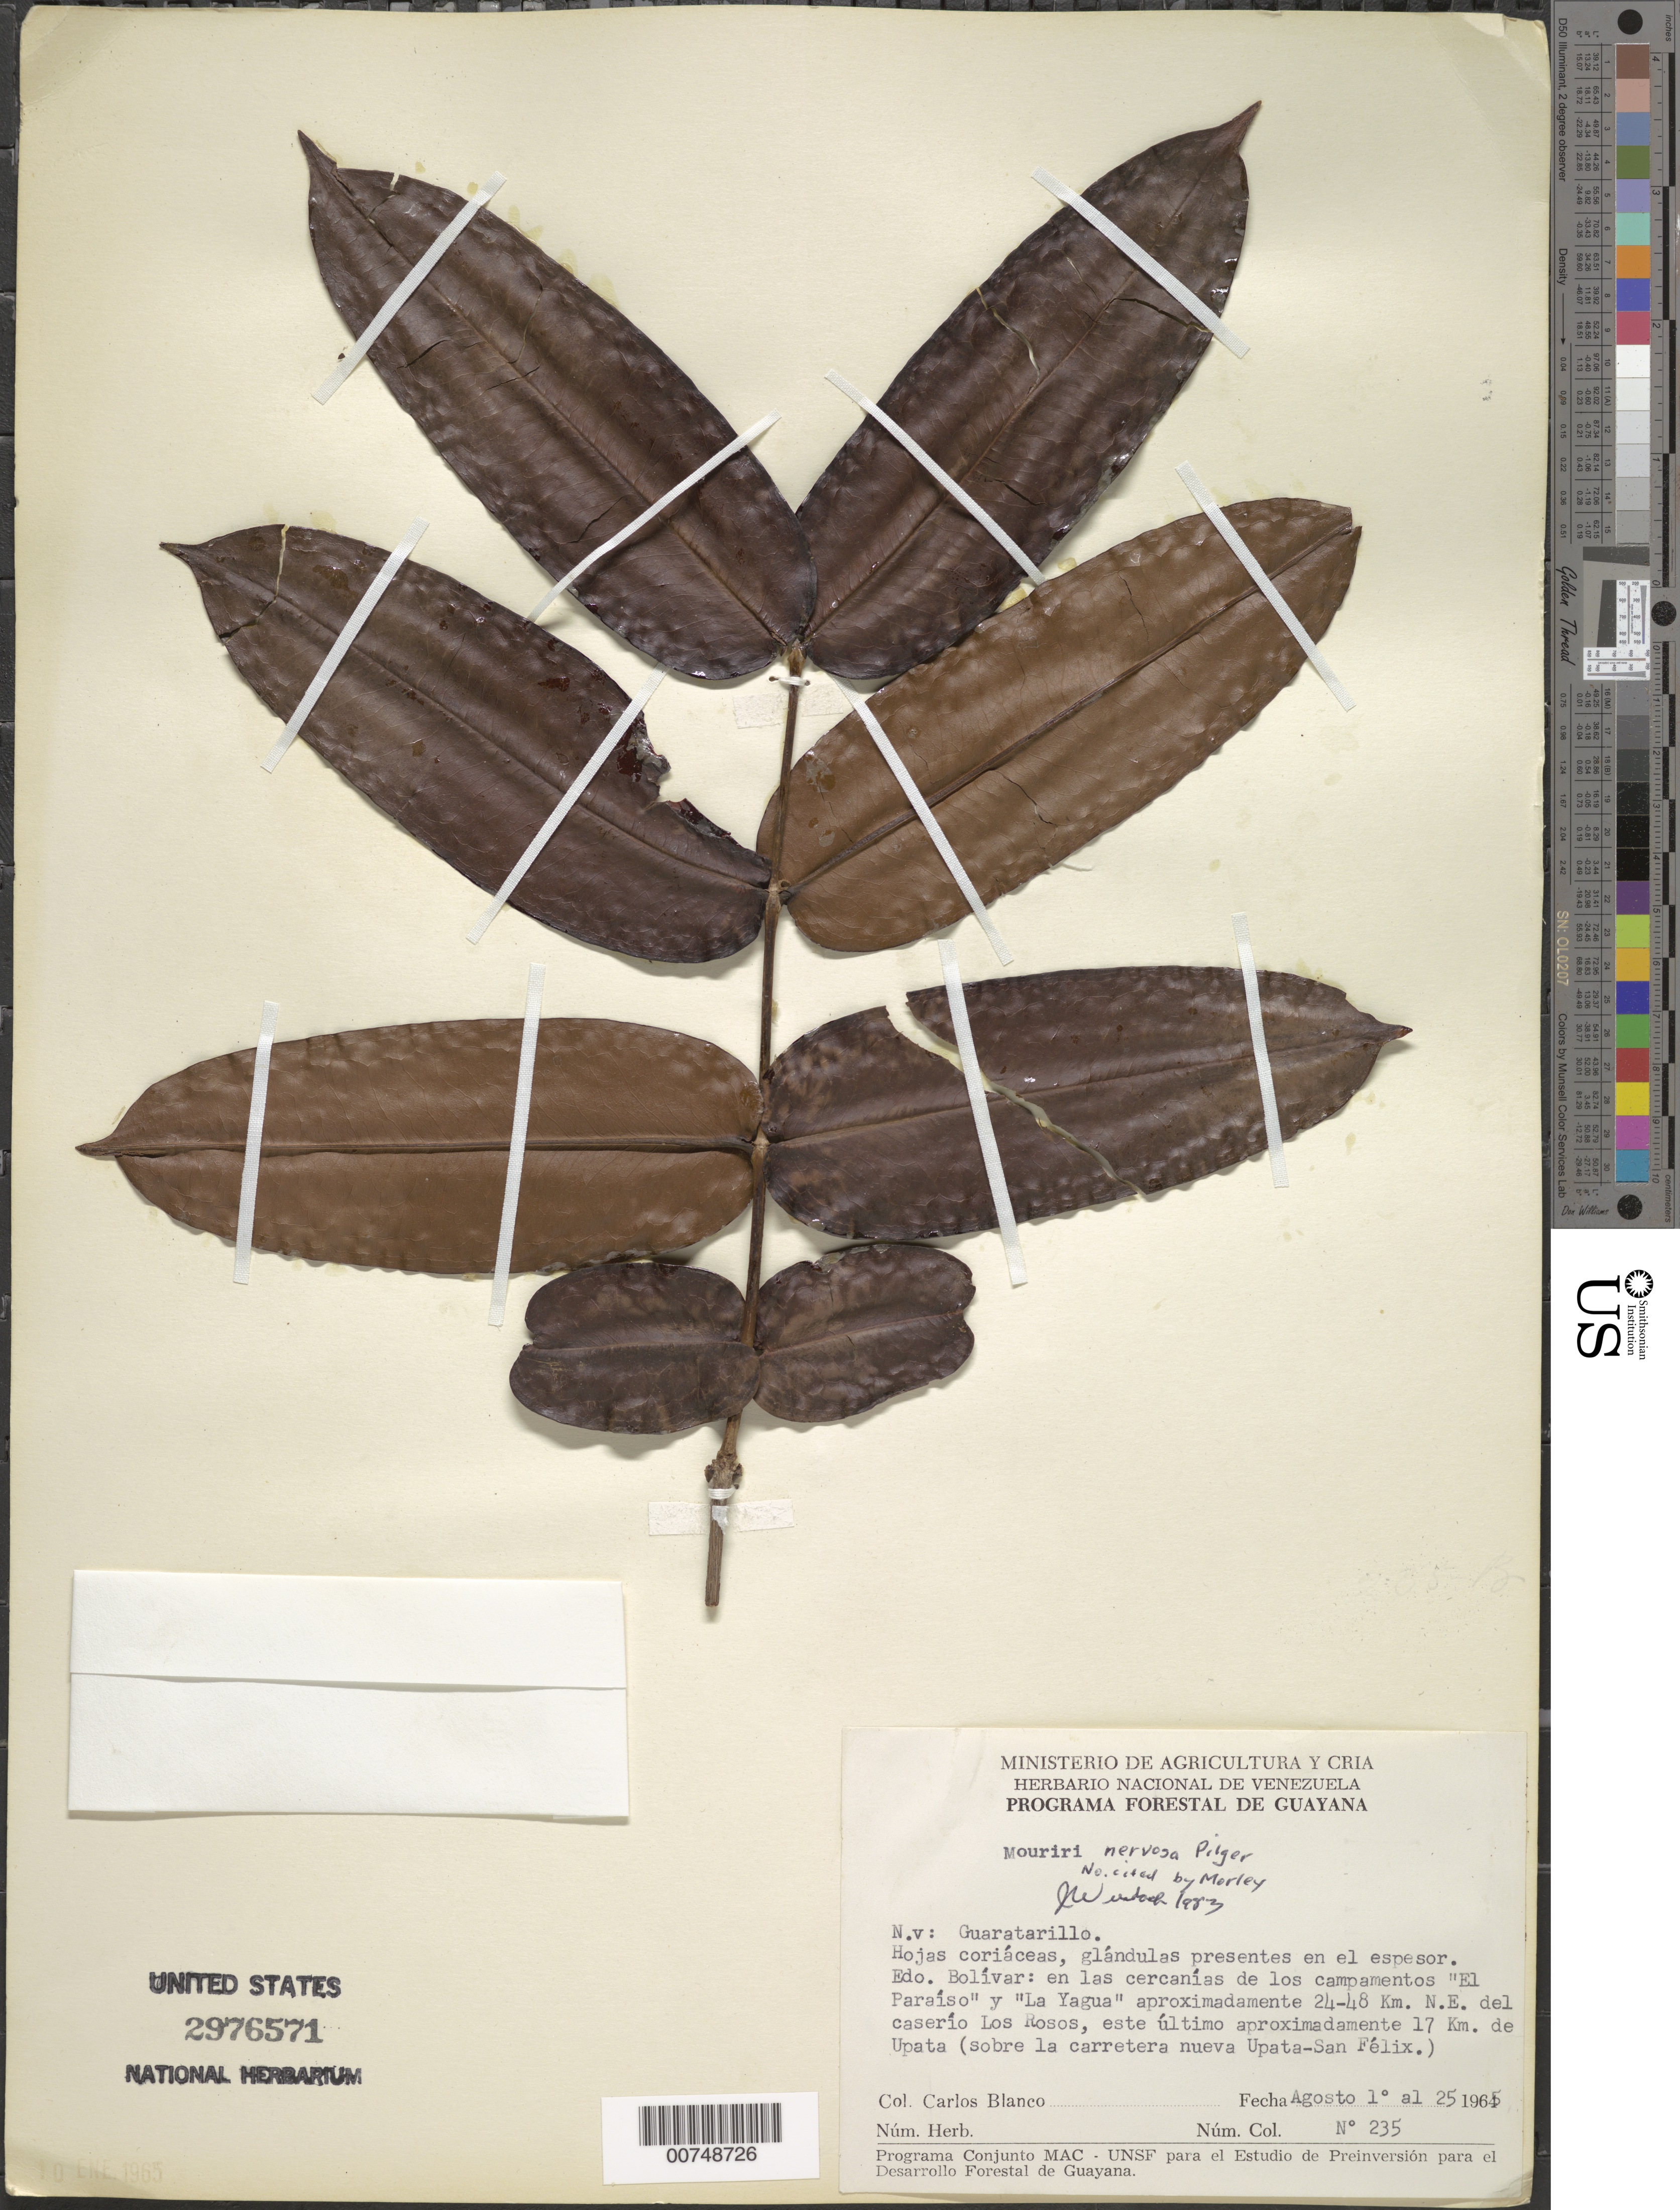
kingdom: Plantae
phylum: Tracheophyta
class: Magnoliopsida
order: Myrtales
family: Melastomataceae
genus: Mouriri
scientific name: Mouriri nervosa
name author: Pilg.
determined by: Wurdack, John J., (US), US (UNITED STATES)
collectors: C. A. Blanco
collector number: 235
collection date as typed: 1-Aug-65 to 25-Aug-65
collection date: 1965-08-01/1965-08-25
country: Venezuela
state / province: Bolívar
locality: Campamentos "El Paraiso" y "La Yagua", 24-48 km NE del caserío Los Rosos, 17 km E de Upata (sobre la carretera nueva Upata-San Felix)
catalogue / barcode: US 2976571